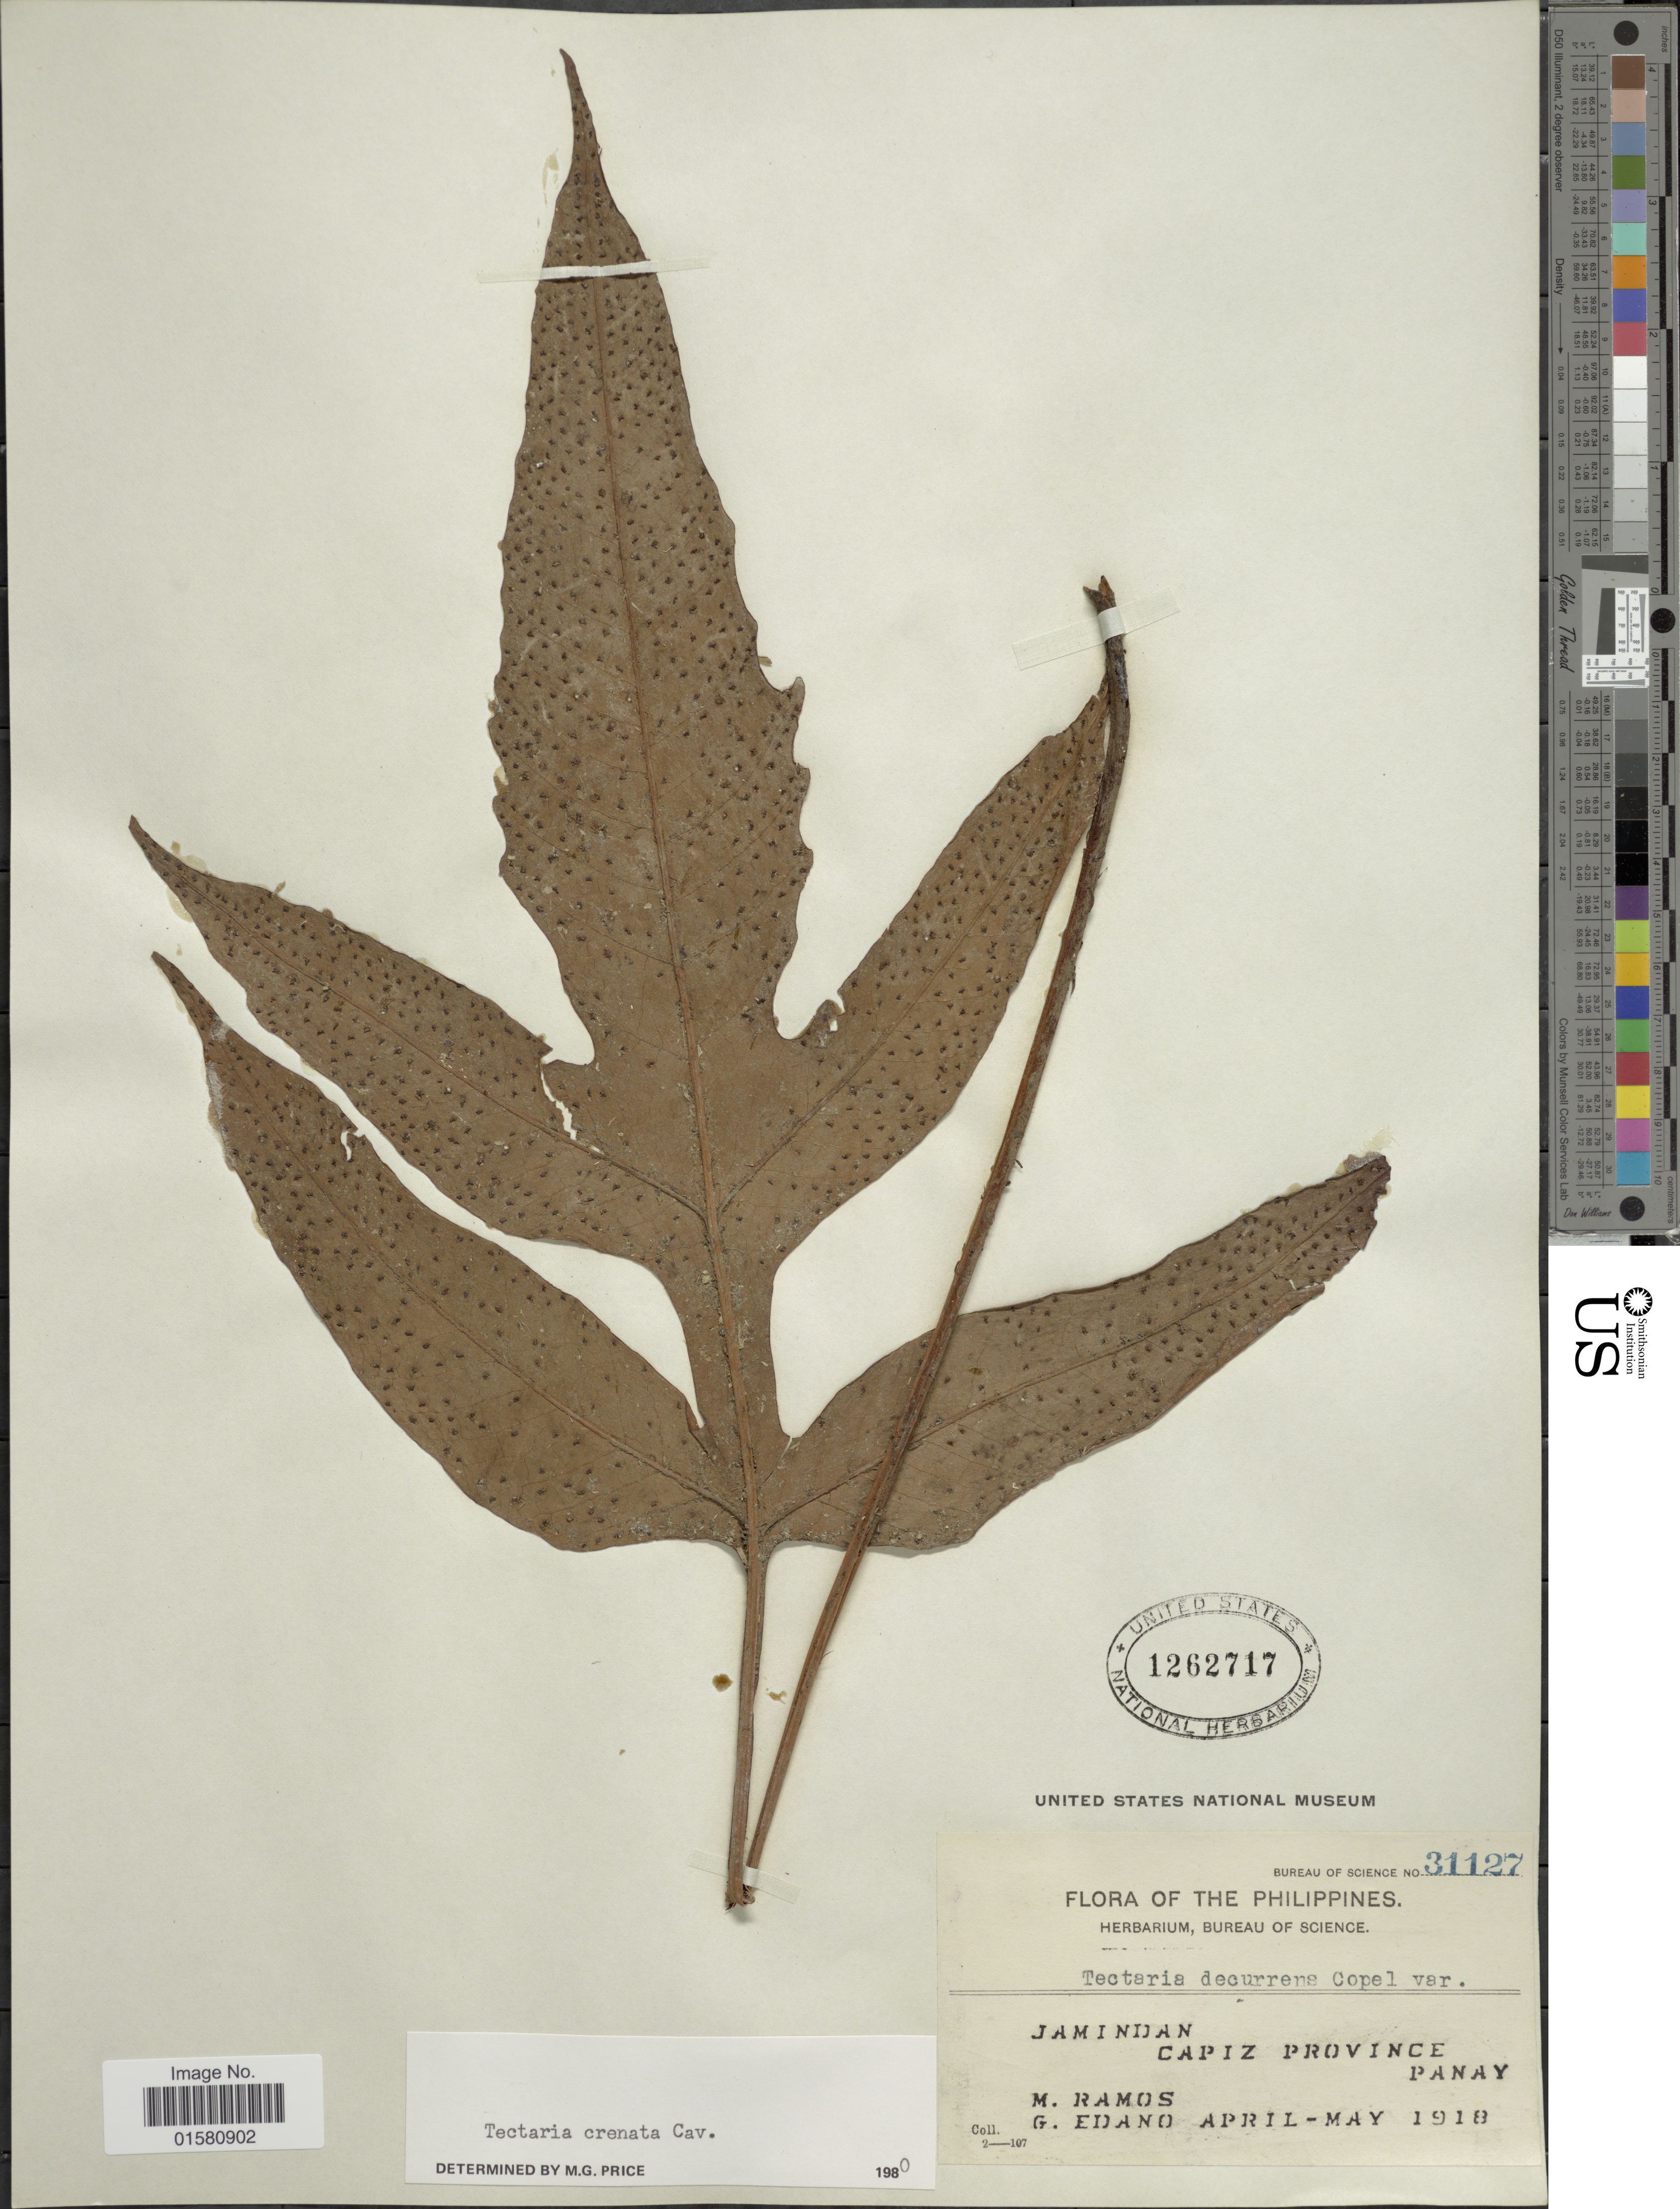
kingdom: Plantae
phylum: Tracheophyta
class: Polypodiopsida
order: Polypodiales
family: Tectariaceae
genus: Tectaria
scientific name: Tectaria crenata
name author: Cav.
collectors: M. Ramos & G. Edaño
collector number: Bureau of Science 31127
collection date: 1918-04/1918-05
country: Philippines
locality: Jaminijan, Capiz Province Panay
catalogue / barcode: US 1262717